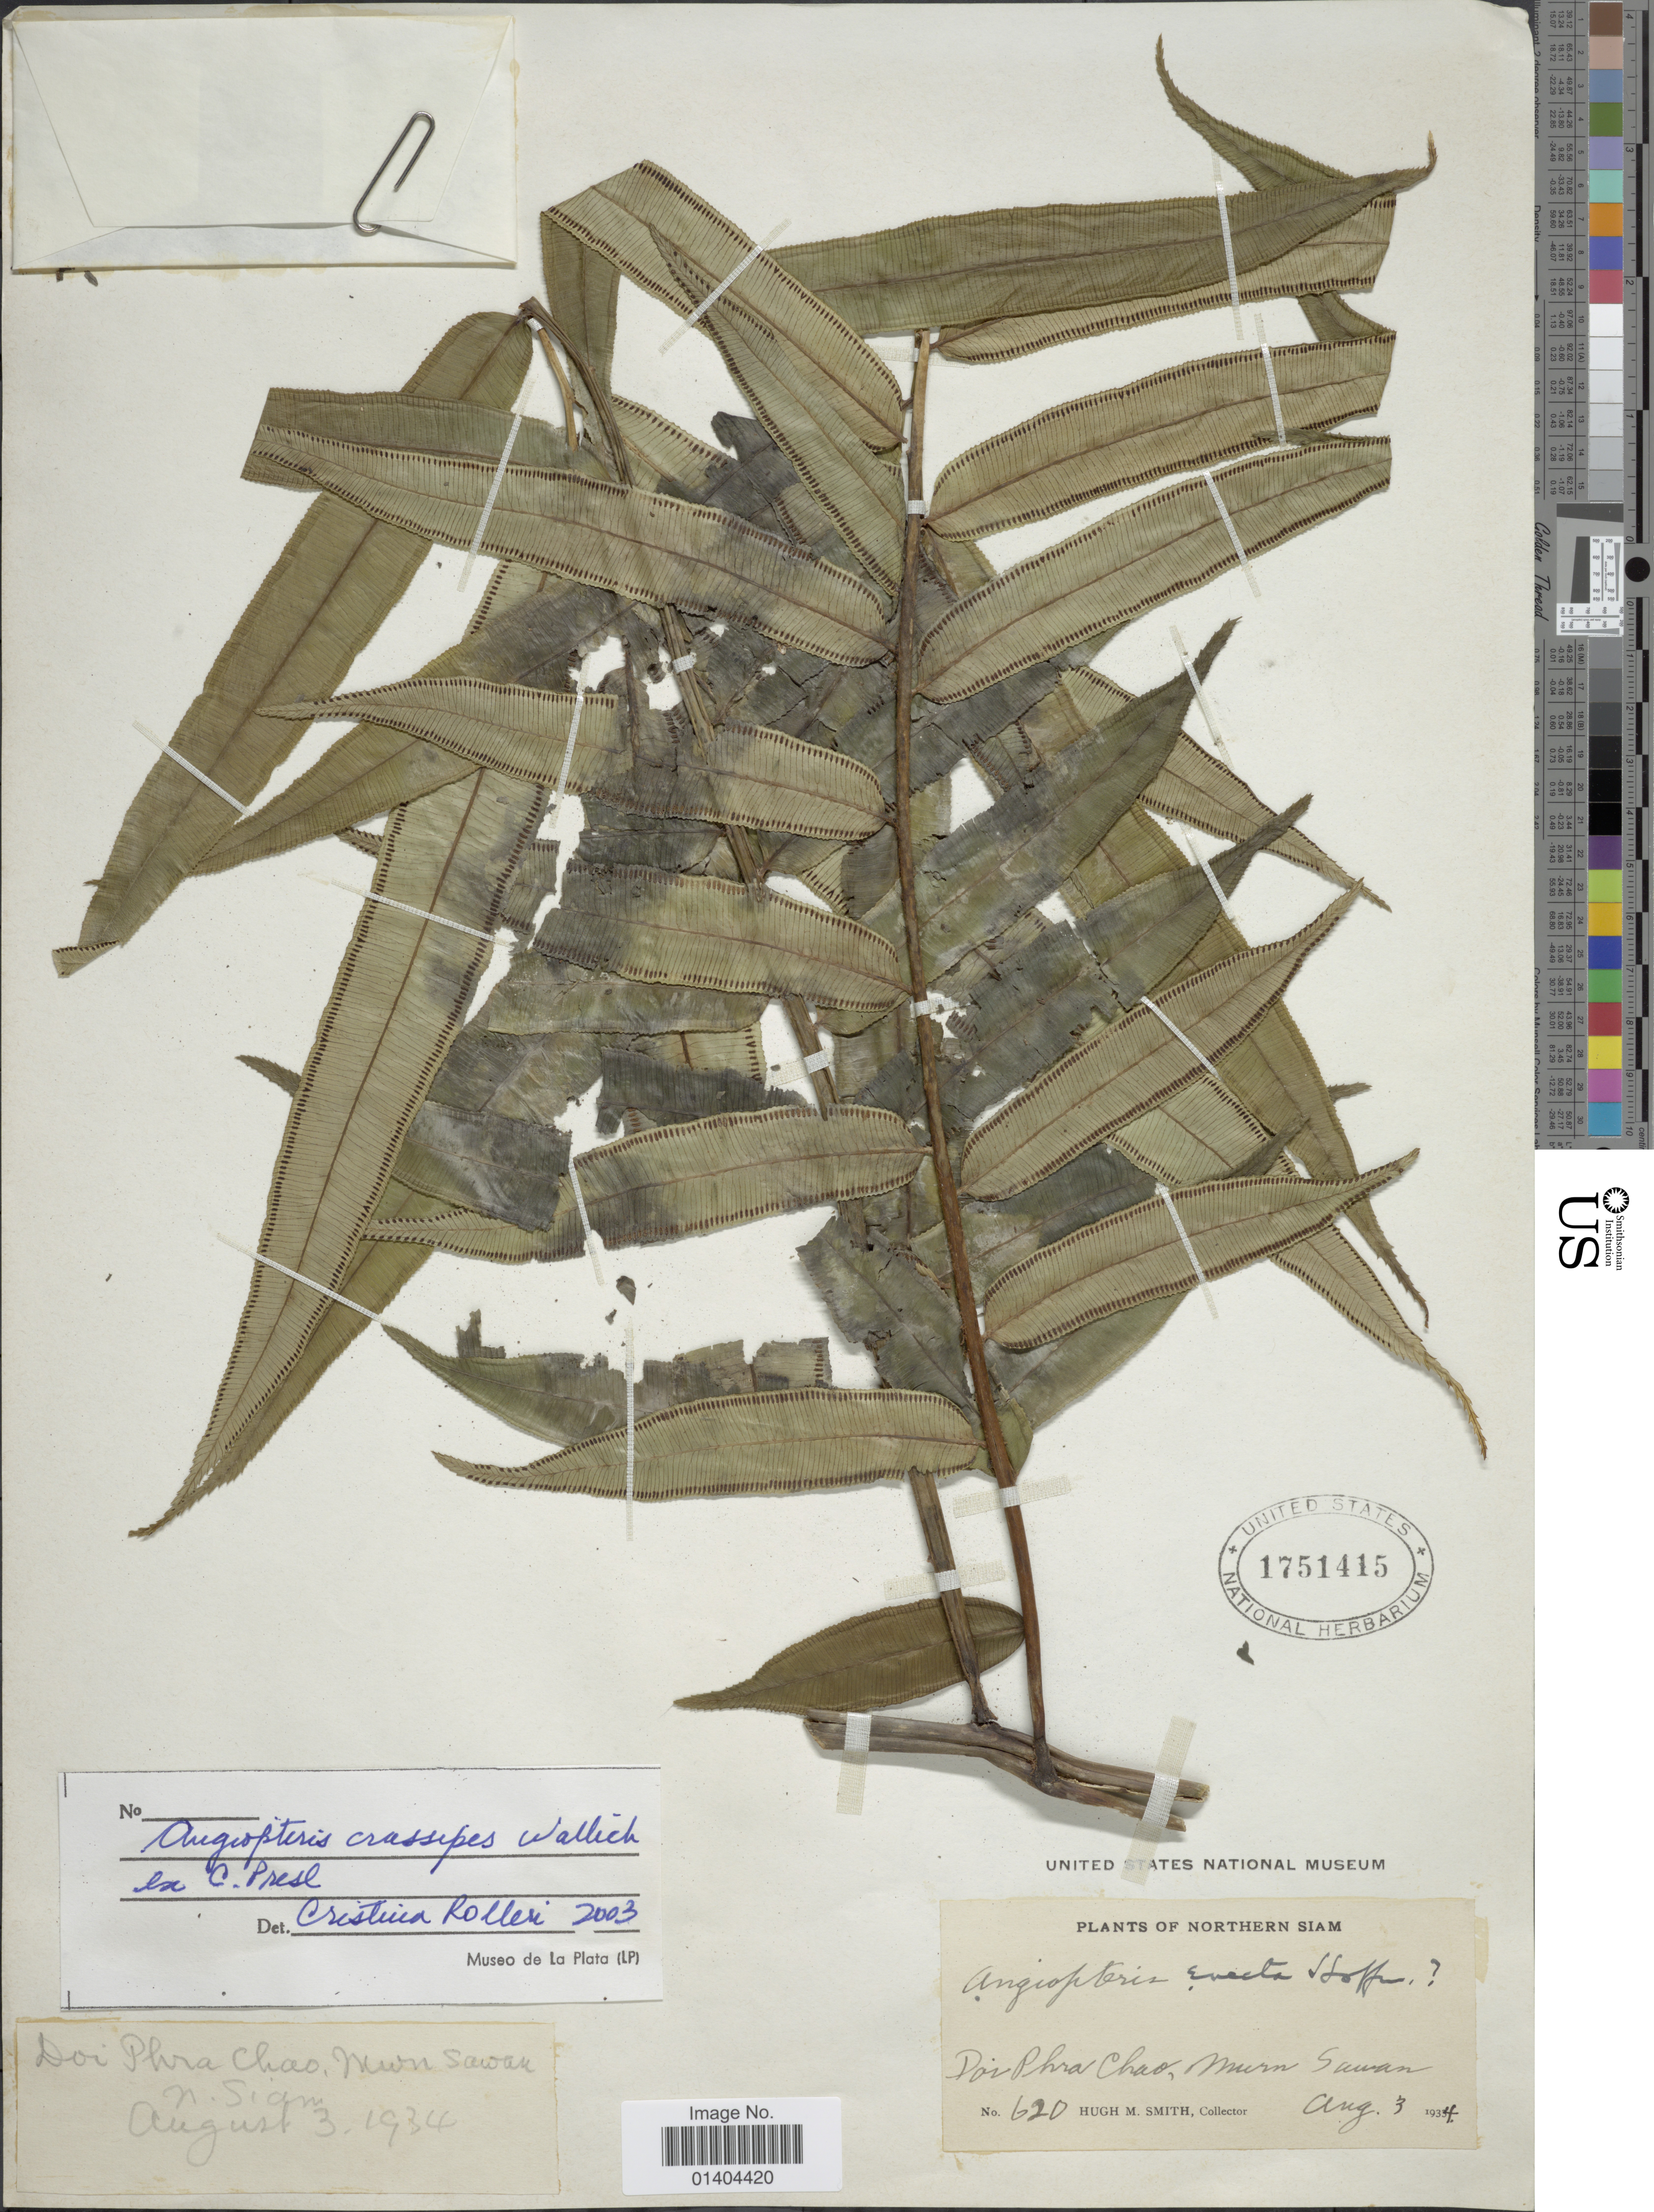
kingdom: Plantae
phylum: Tracheophyta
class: Polypodiopsida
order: Marattiales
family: Marattiaceae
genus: Angiopteris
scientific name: Angiopteris crassipes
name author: Wall. ex C. Presl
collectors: H. M. Smith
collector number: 620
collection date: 1934-08-03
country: Thailand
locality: Northern Siam, DoiPhraChao, Murn Sawan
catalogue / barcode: US 1751415